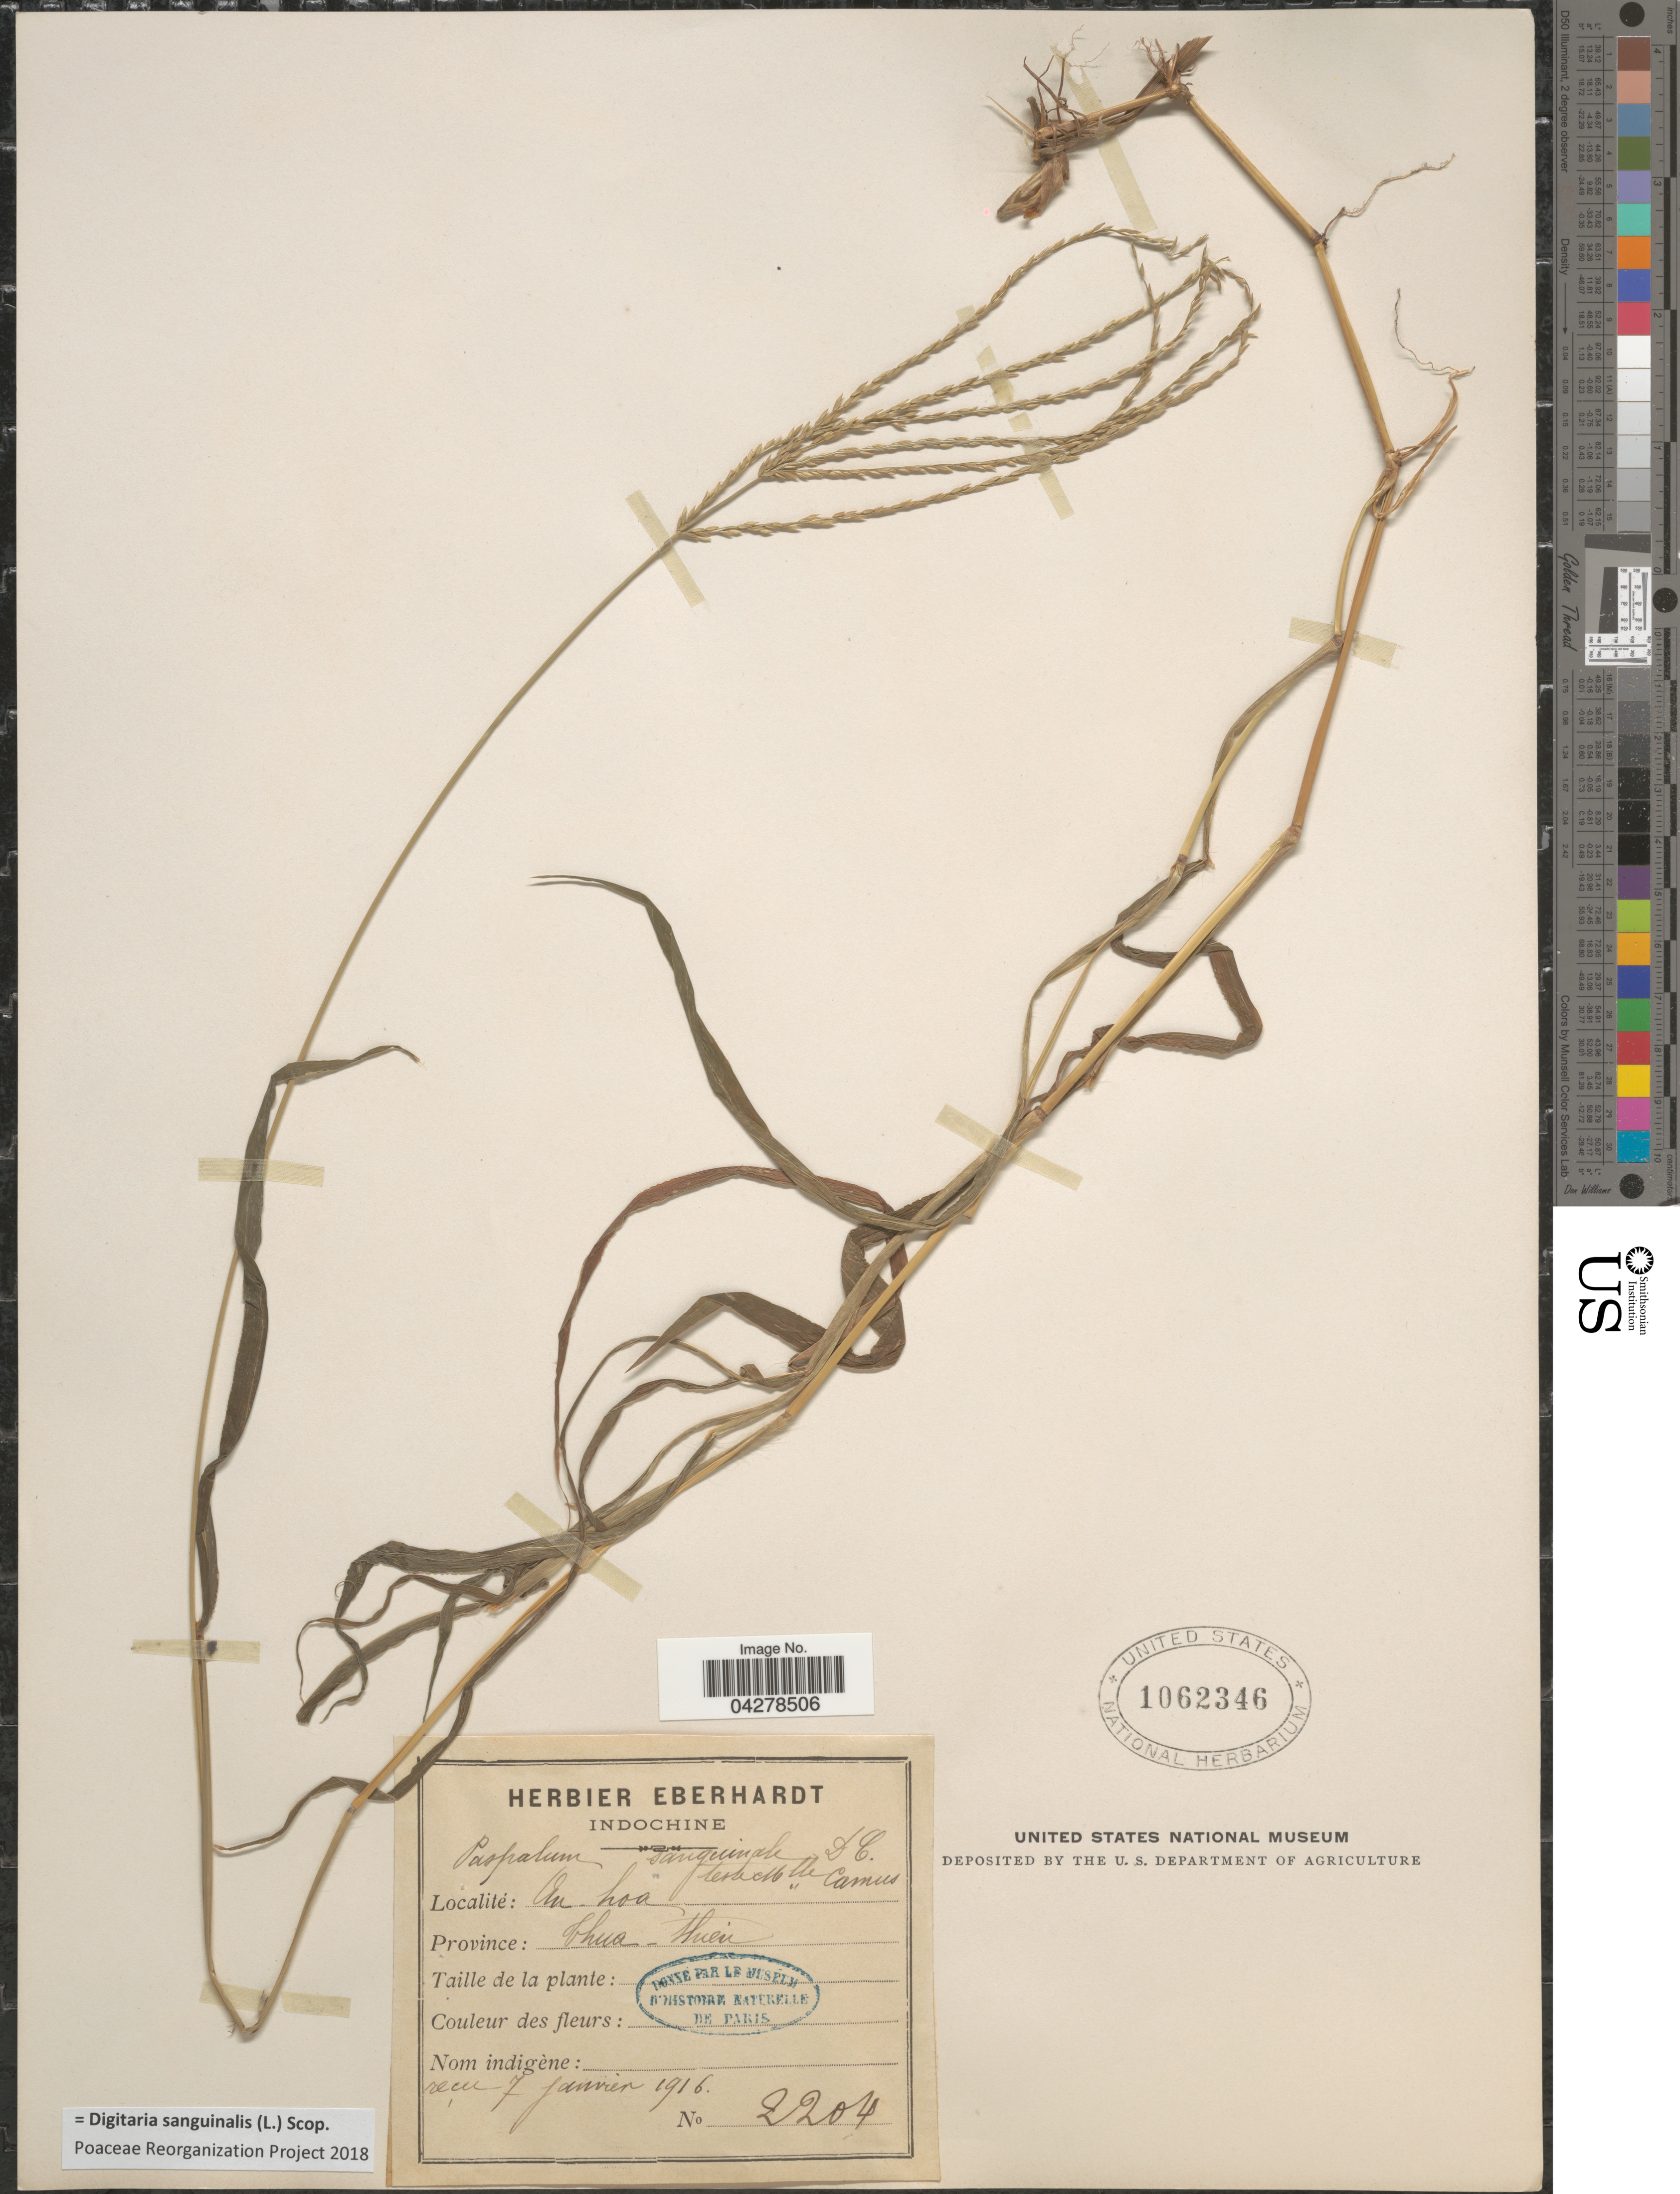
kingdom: Plantae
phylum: Tracheophyta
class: Liliopsida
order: Poales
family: Poaceae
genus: Digitaria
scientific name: Digitaria sanguinalis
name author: (L.) Scop.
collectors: ex herb. Eberhardt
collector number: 2204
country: Vietnam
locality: Indochine. An-hoa. Province; Chua-shien.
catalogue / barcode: US 1062346